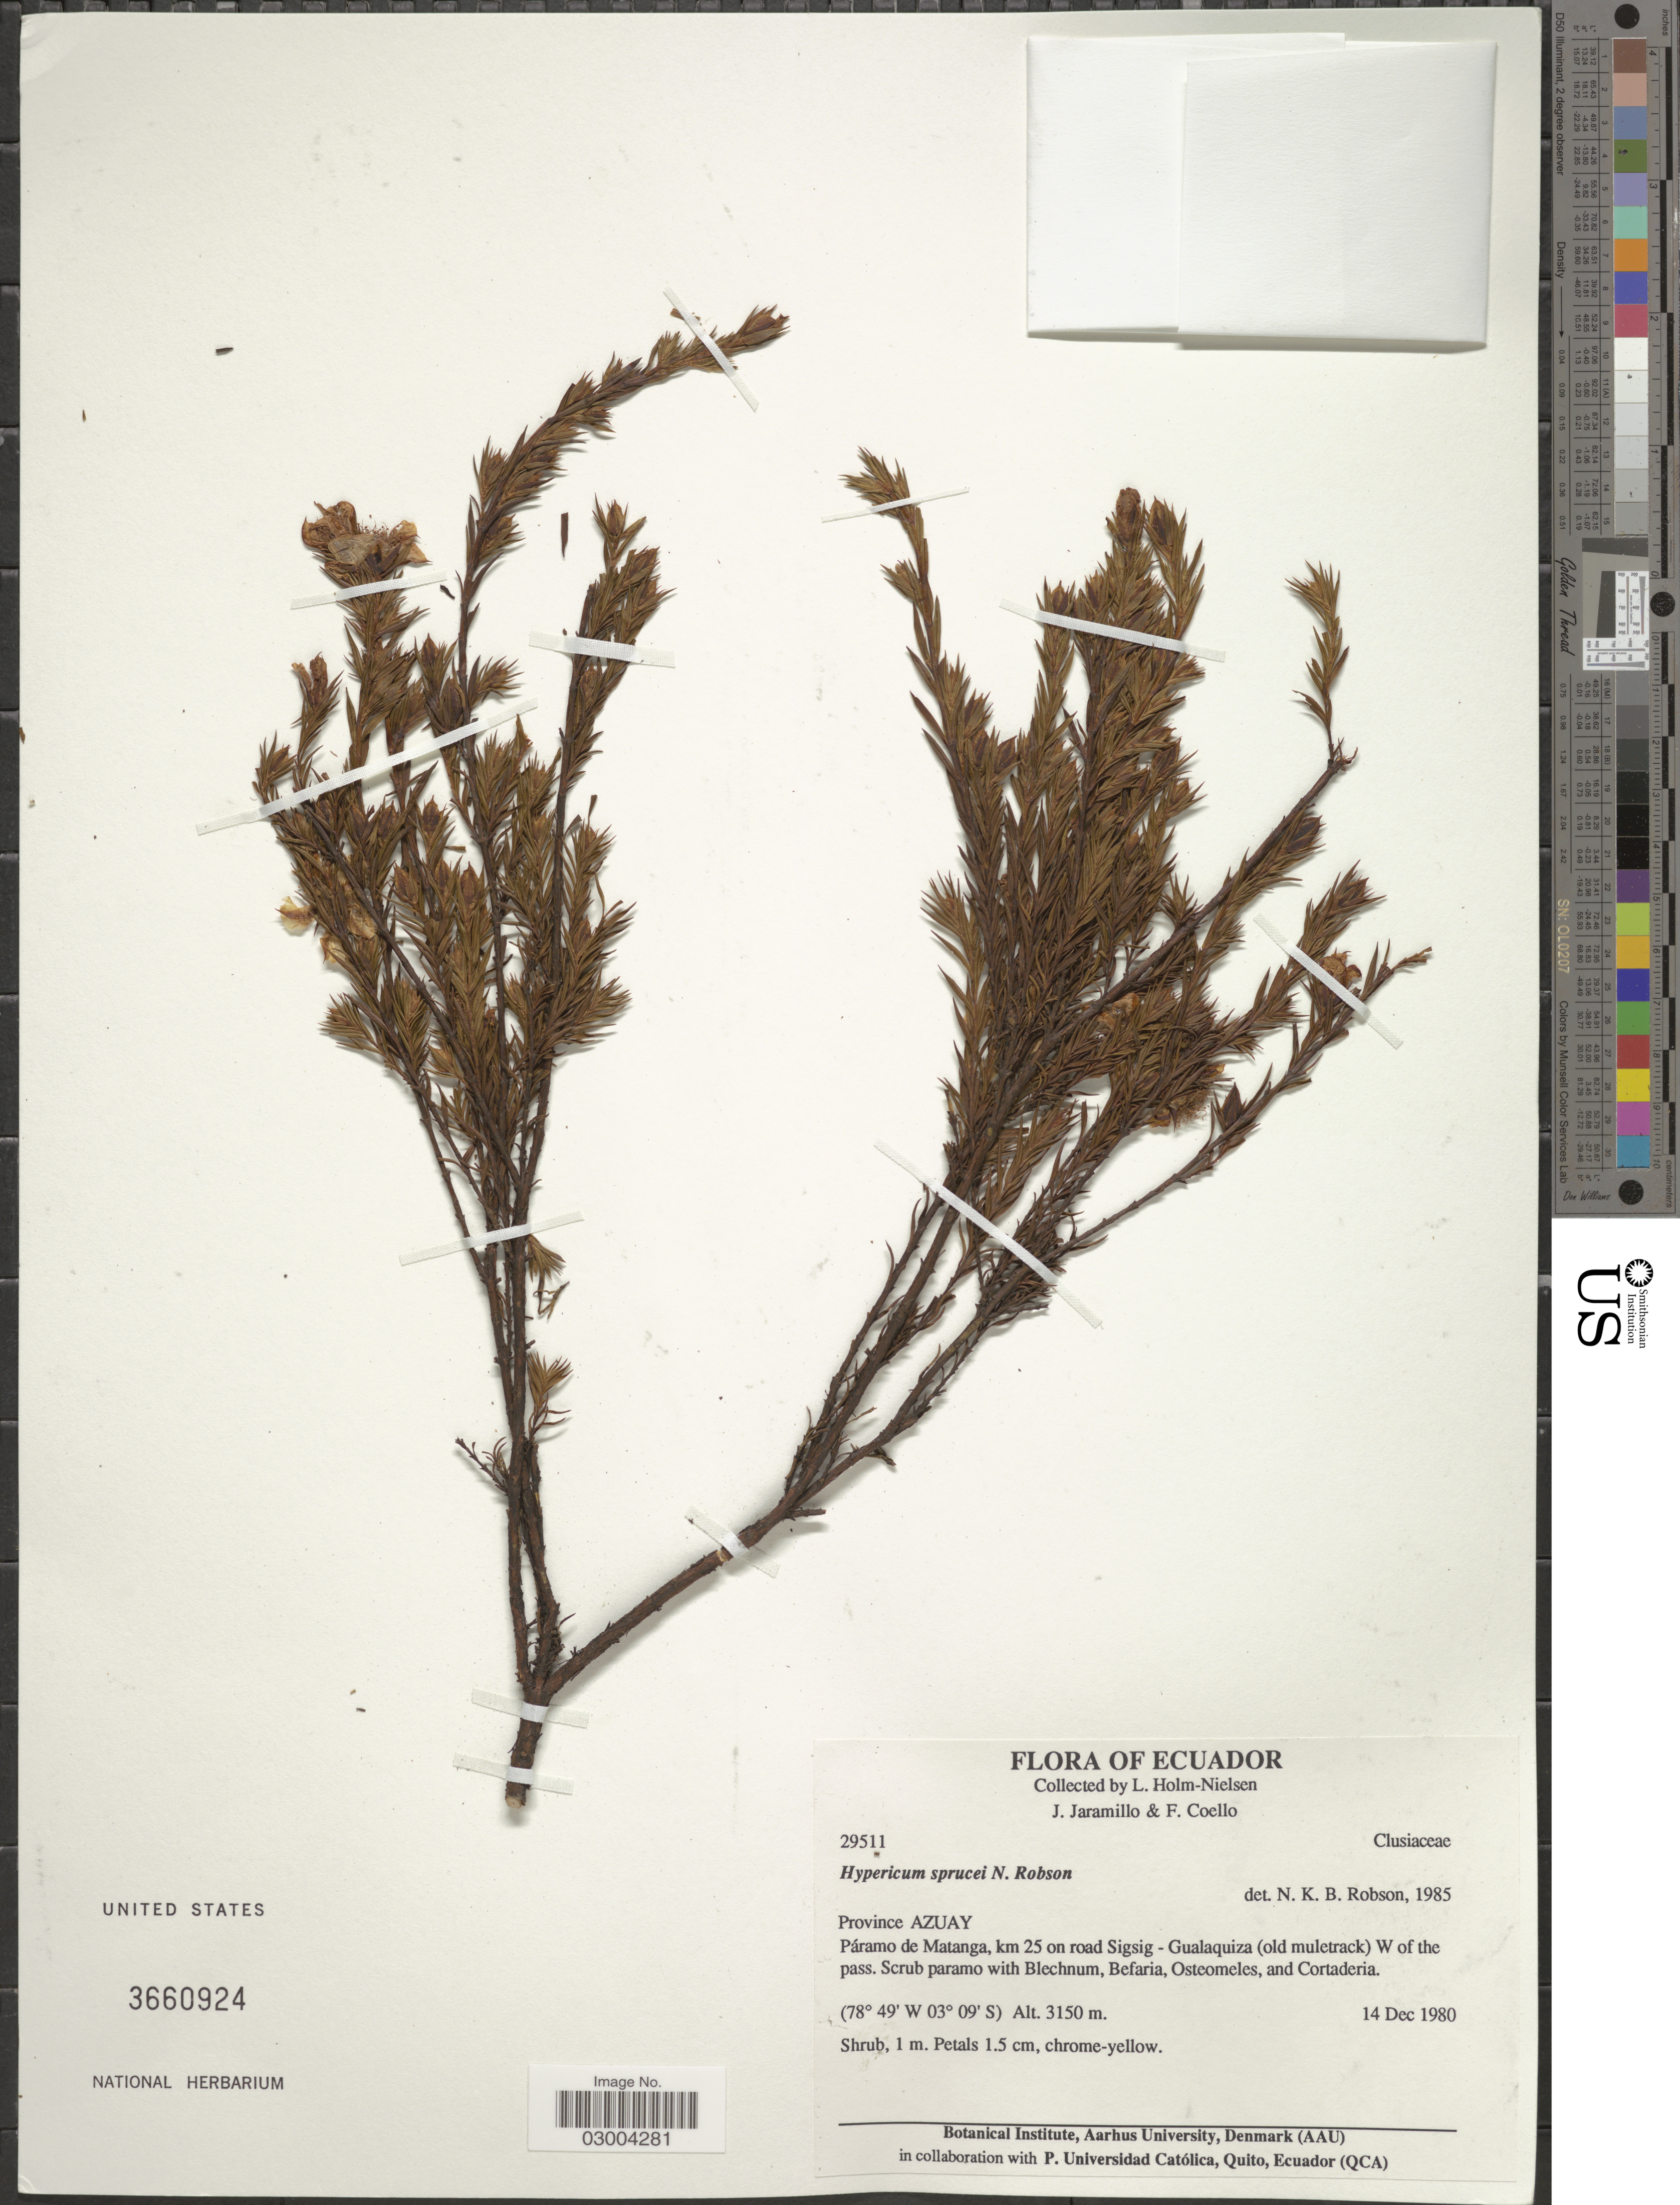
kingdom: Plantae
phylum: Tracheophyta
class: Magnoliopsida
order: Malpighiales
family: Hypericaceae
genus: Hypericum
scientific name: Hypericum sprucei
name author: N. Robson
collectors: L. Holm-Nielsen, J. Jaramillo & F. Coello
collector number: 29511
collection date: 1980-12-14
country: Ecuador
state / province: Azuay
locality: Province Azuay. Páramo de Matanga, km 25 on road Sigsig - Gualaquiza (old muletrack) W of the pass.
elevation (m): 3150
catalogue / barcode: US 3660924